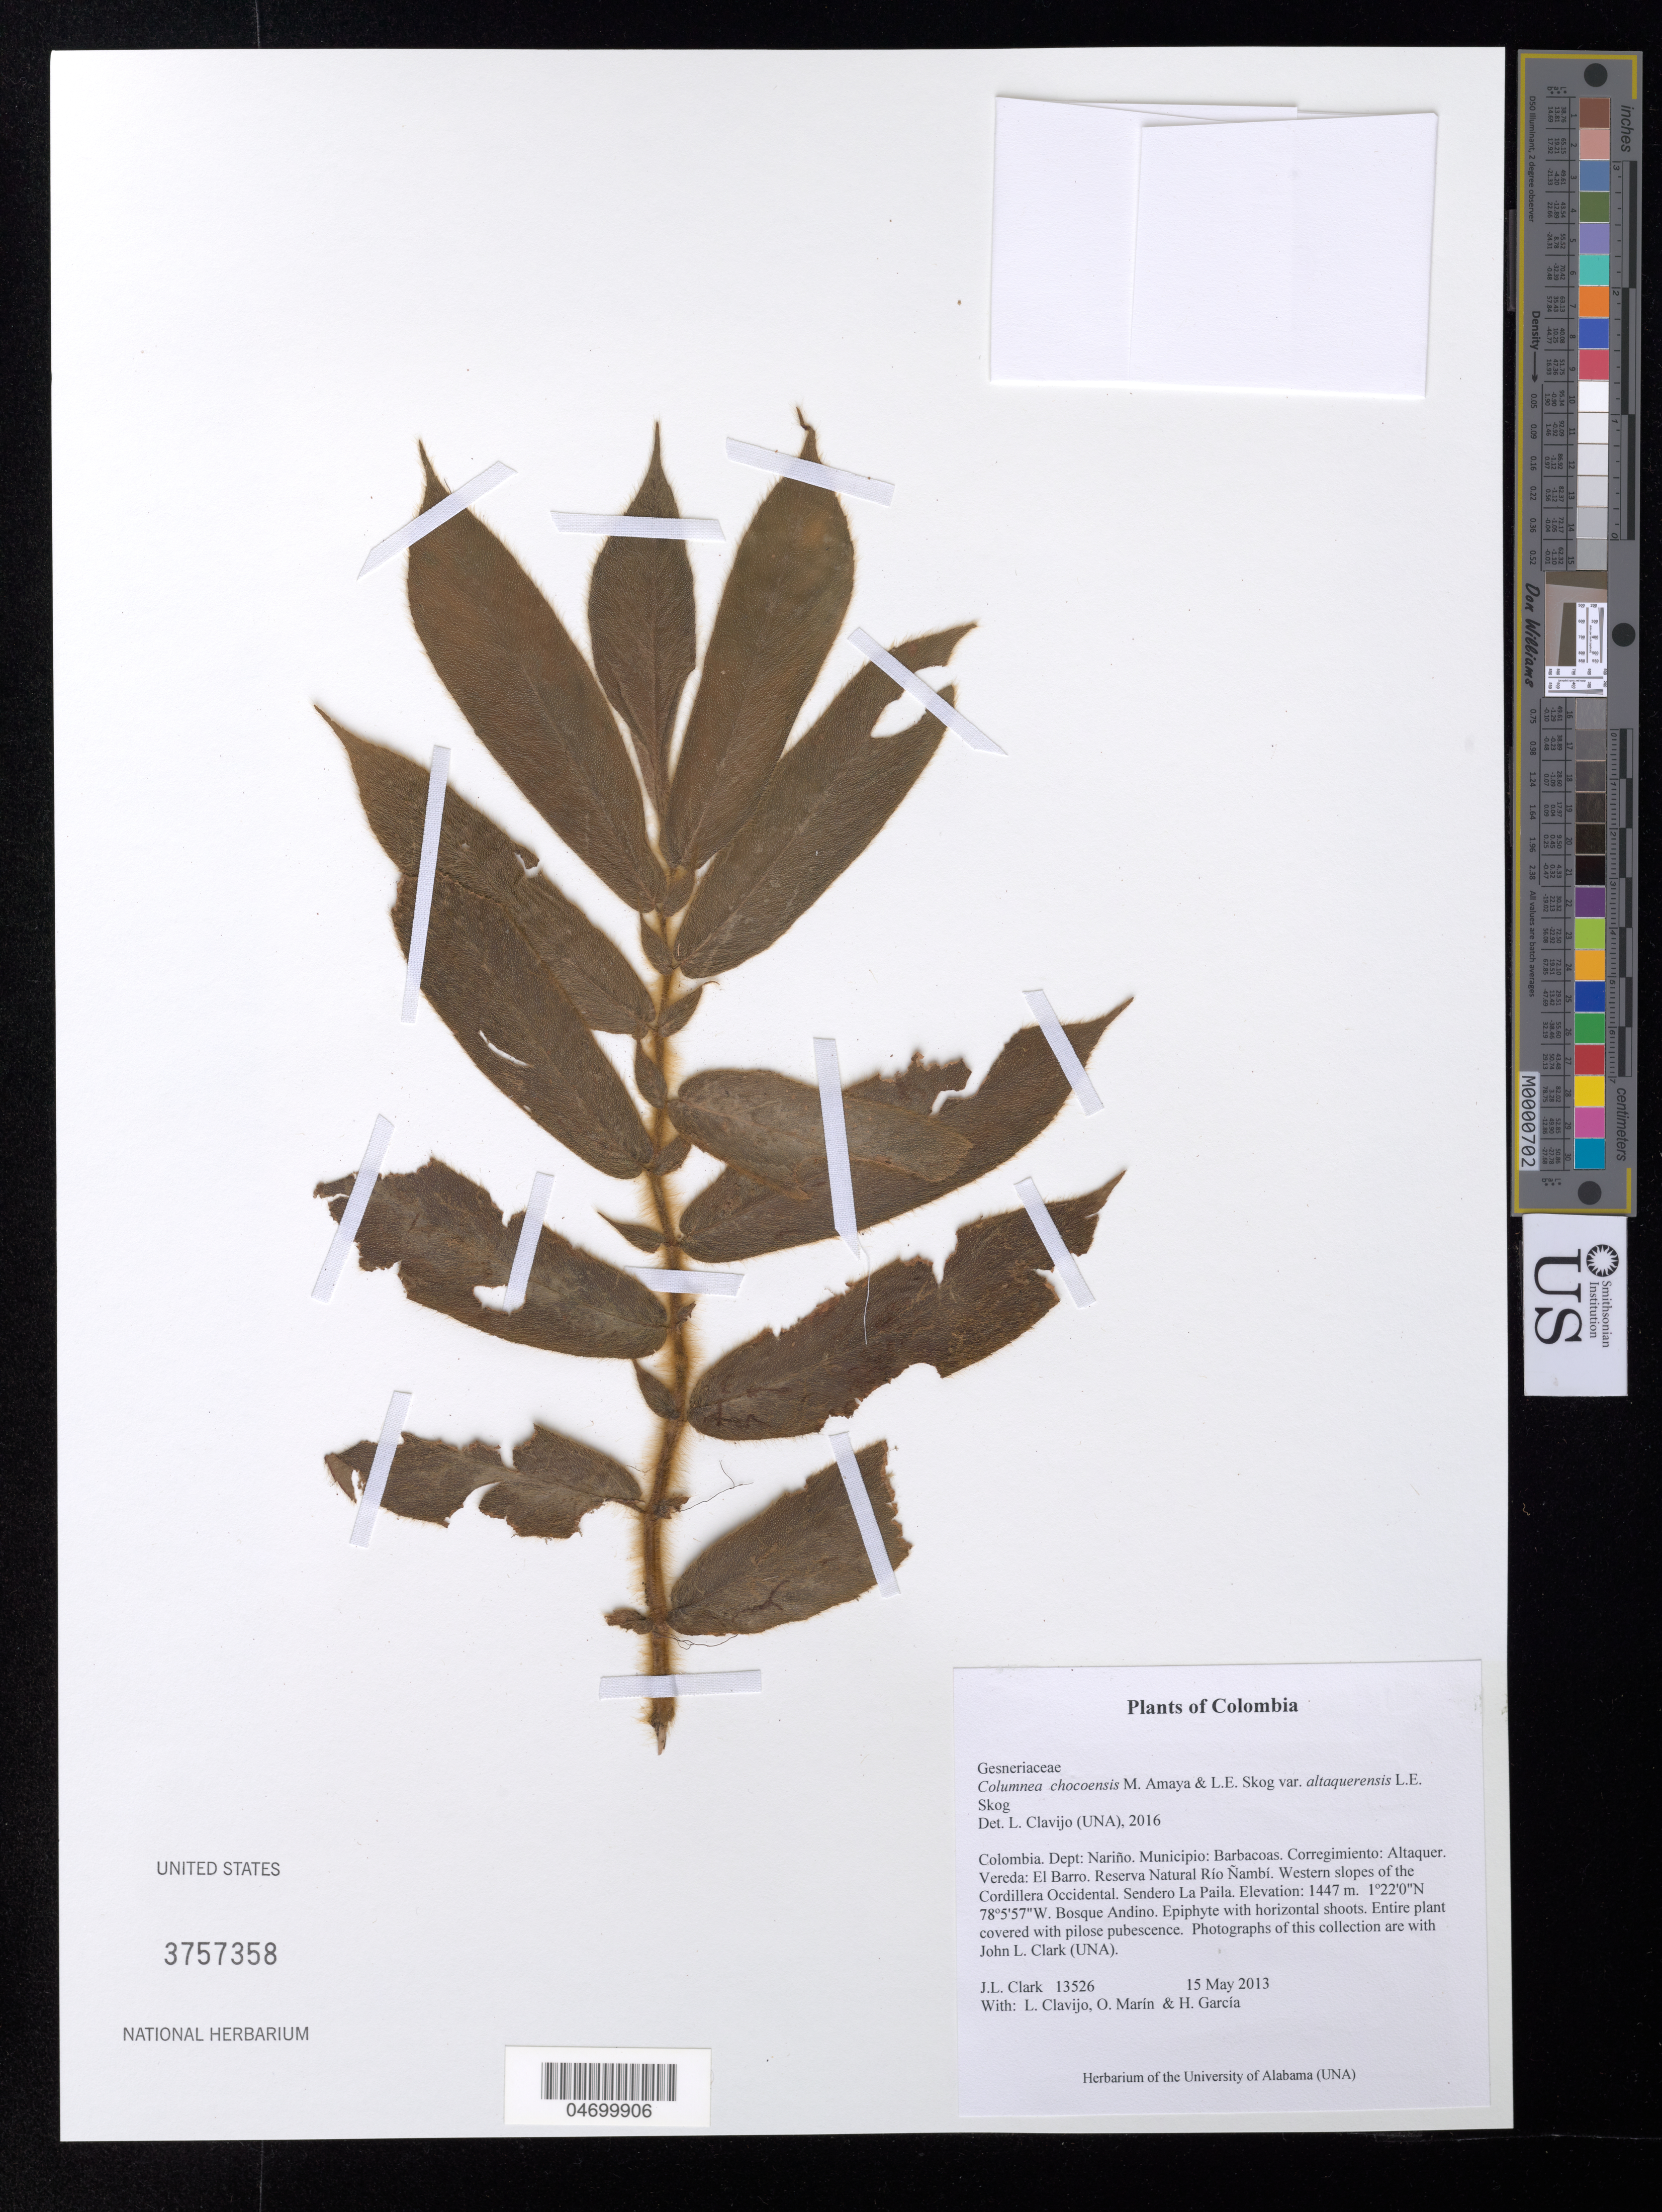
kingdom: Plantae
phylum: Tracheophyta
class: Magnoliopsida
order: Lamiales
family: Gesneriaceae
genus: Columnea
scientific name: Columnea chocoensis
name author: M. Amaya & L.E. Skog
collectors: J. L. Clark, L. Clavijo, J. Howieson & H. Garcia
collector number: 13526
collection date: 2013-05-15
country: Colombia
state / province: Nariño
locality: Dept: Nariño. Municipio: Barbacoas. Corregimiento: Altaquer. Vereda: El Barro. Reserva Natural Río Ñambi. Western slopes of the Cordillera Occidental. Sendero La Paila.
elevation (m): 1447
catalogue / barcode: US 3757358